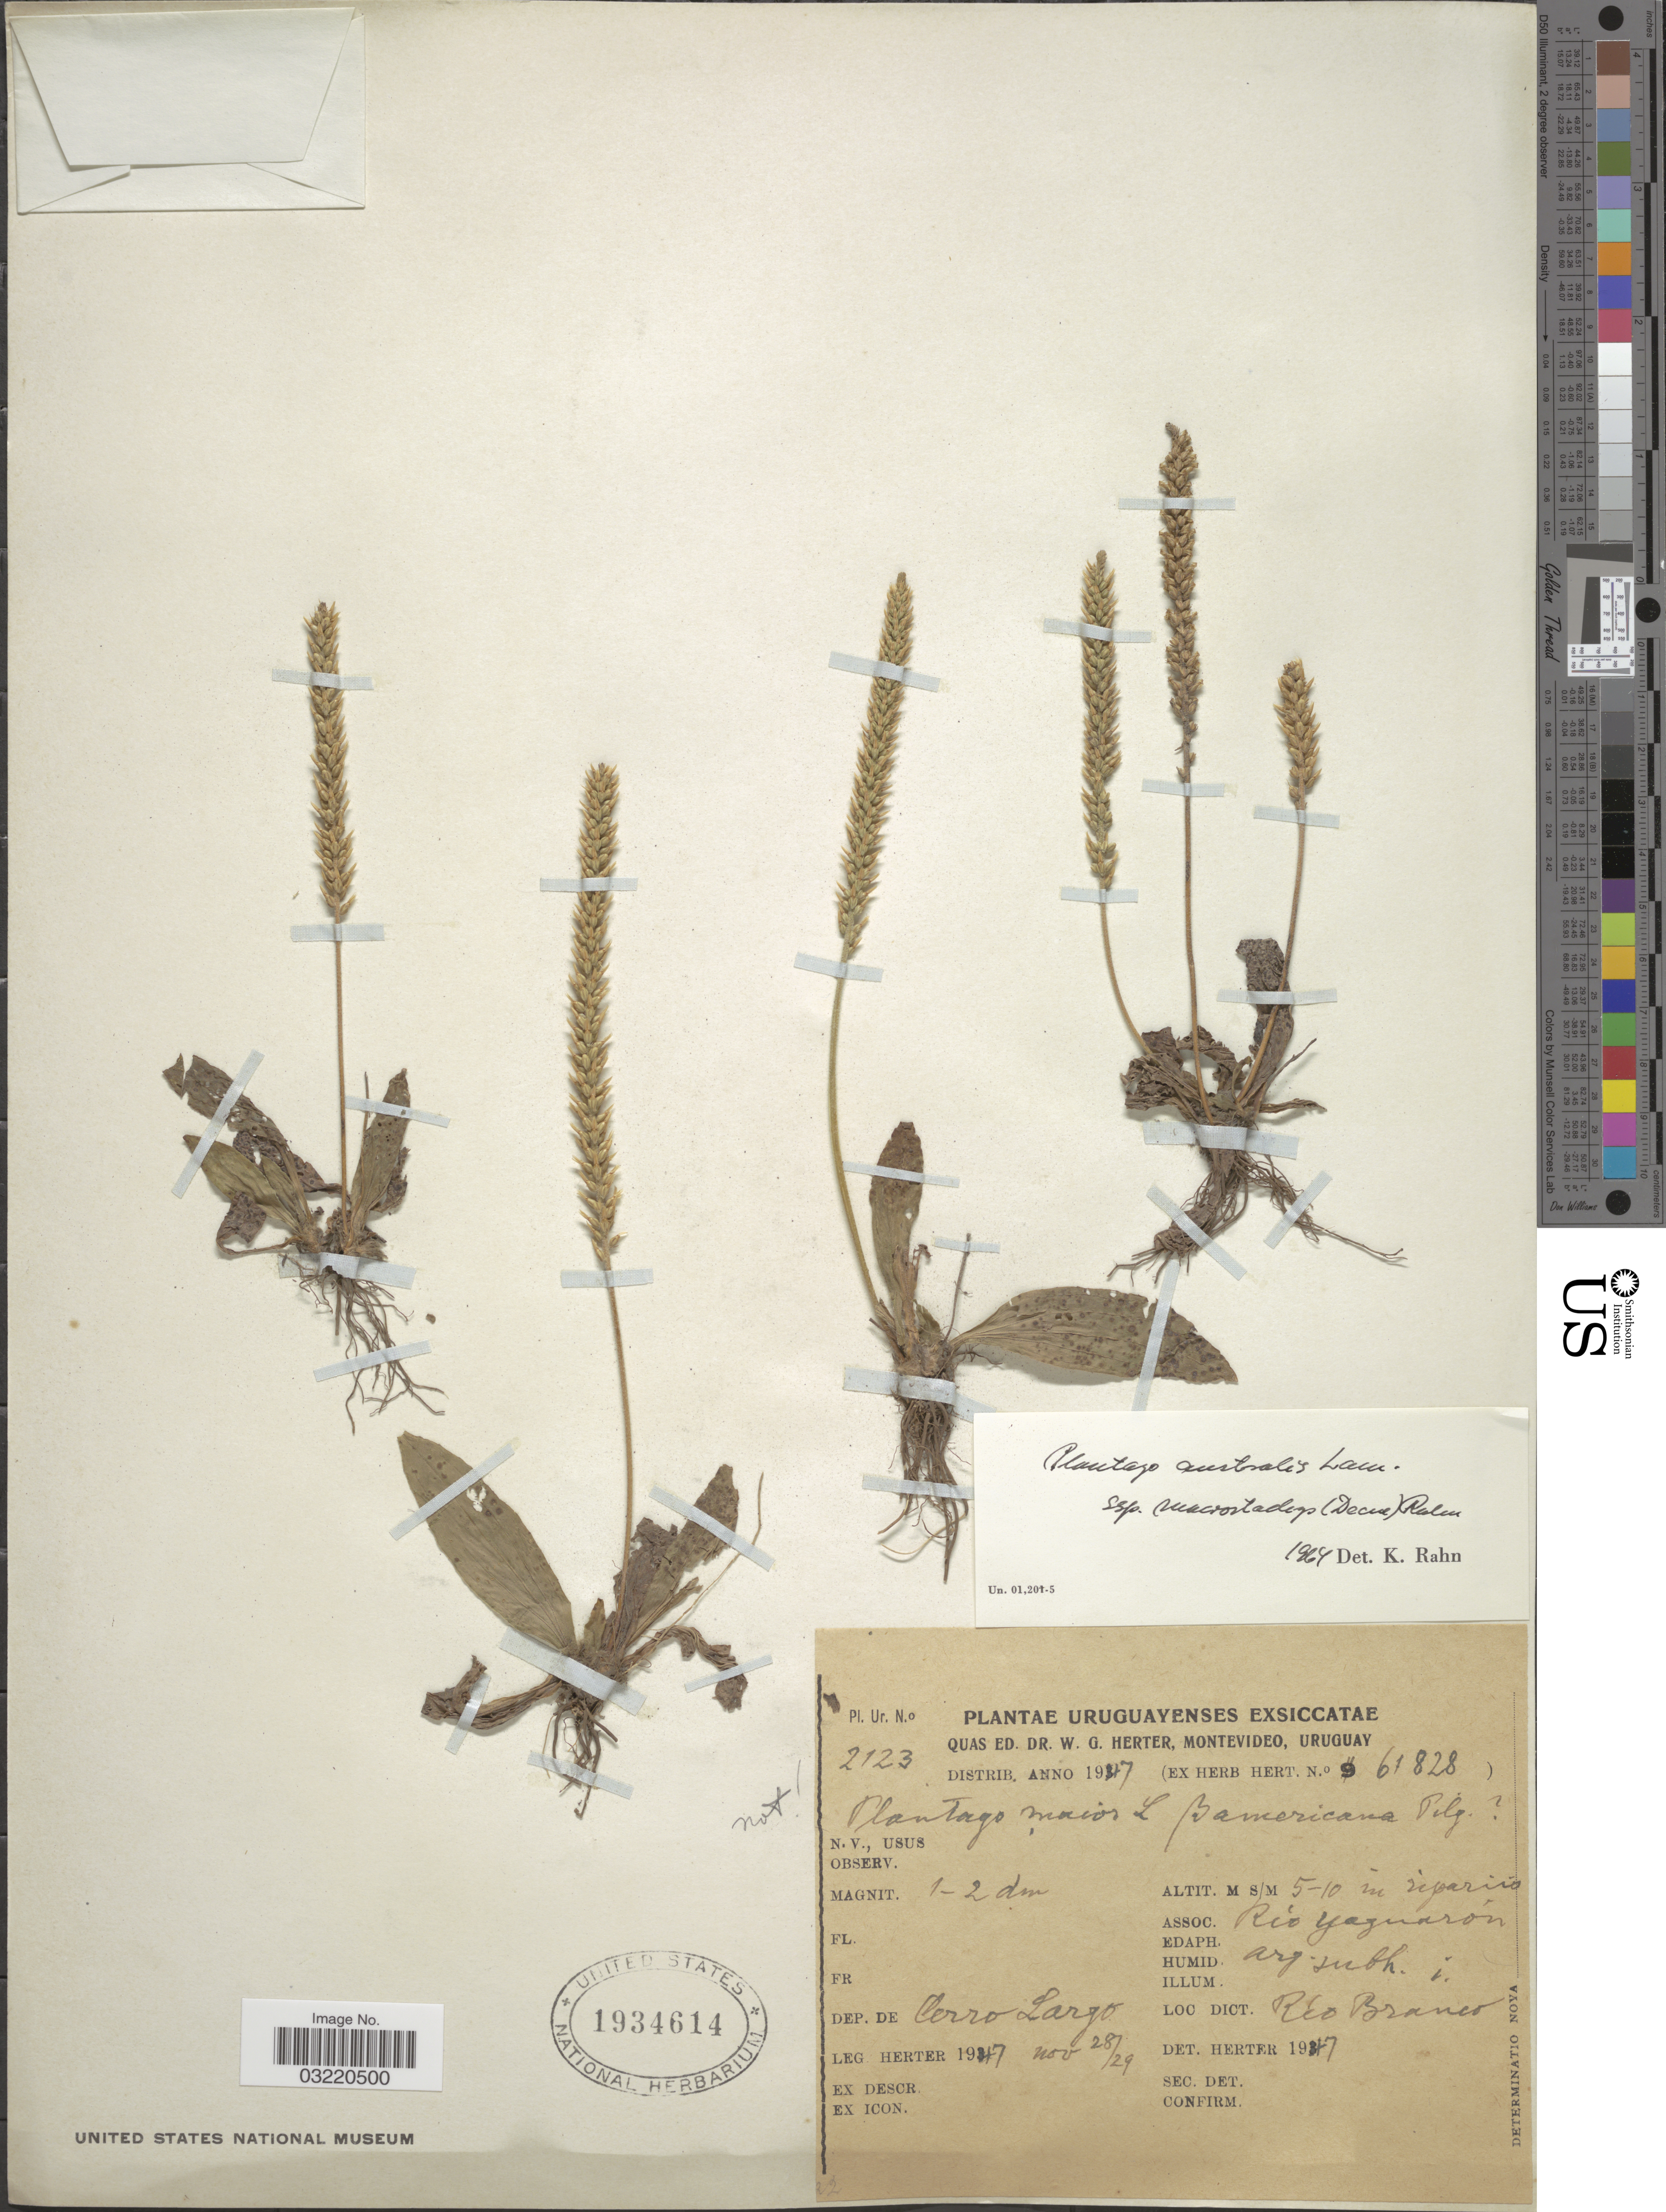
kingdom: Plantae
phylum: Tracheophyta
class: Magnoliopsida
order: Lamiales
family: Plantaginaceae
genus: Plantago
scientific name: Plantago australis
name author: Lam.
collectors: W. G. Herter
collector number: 2123/61828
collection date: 1947-11-28/1947-11-29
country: Uruguay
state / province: Cerro Largo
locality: Dep. De Cerro Largo. Assoc. Rio Yaguarón. Río Branco.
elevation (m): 5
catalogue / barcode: US 1934614